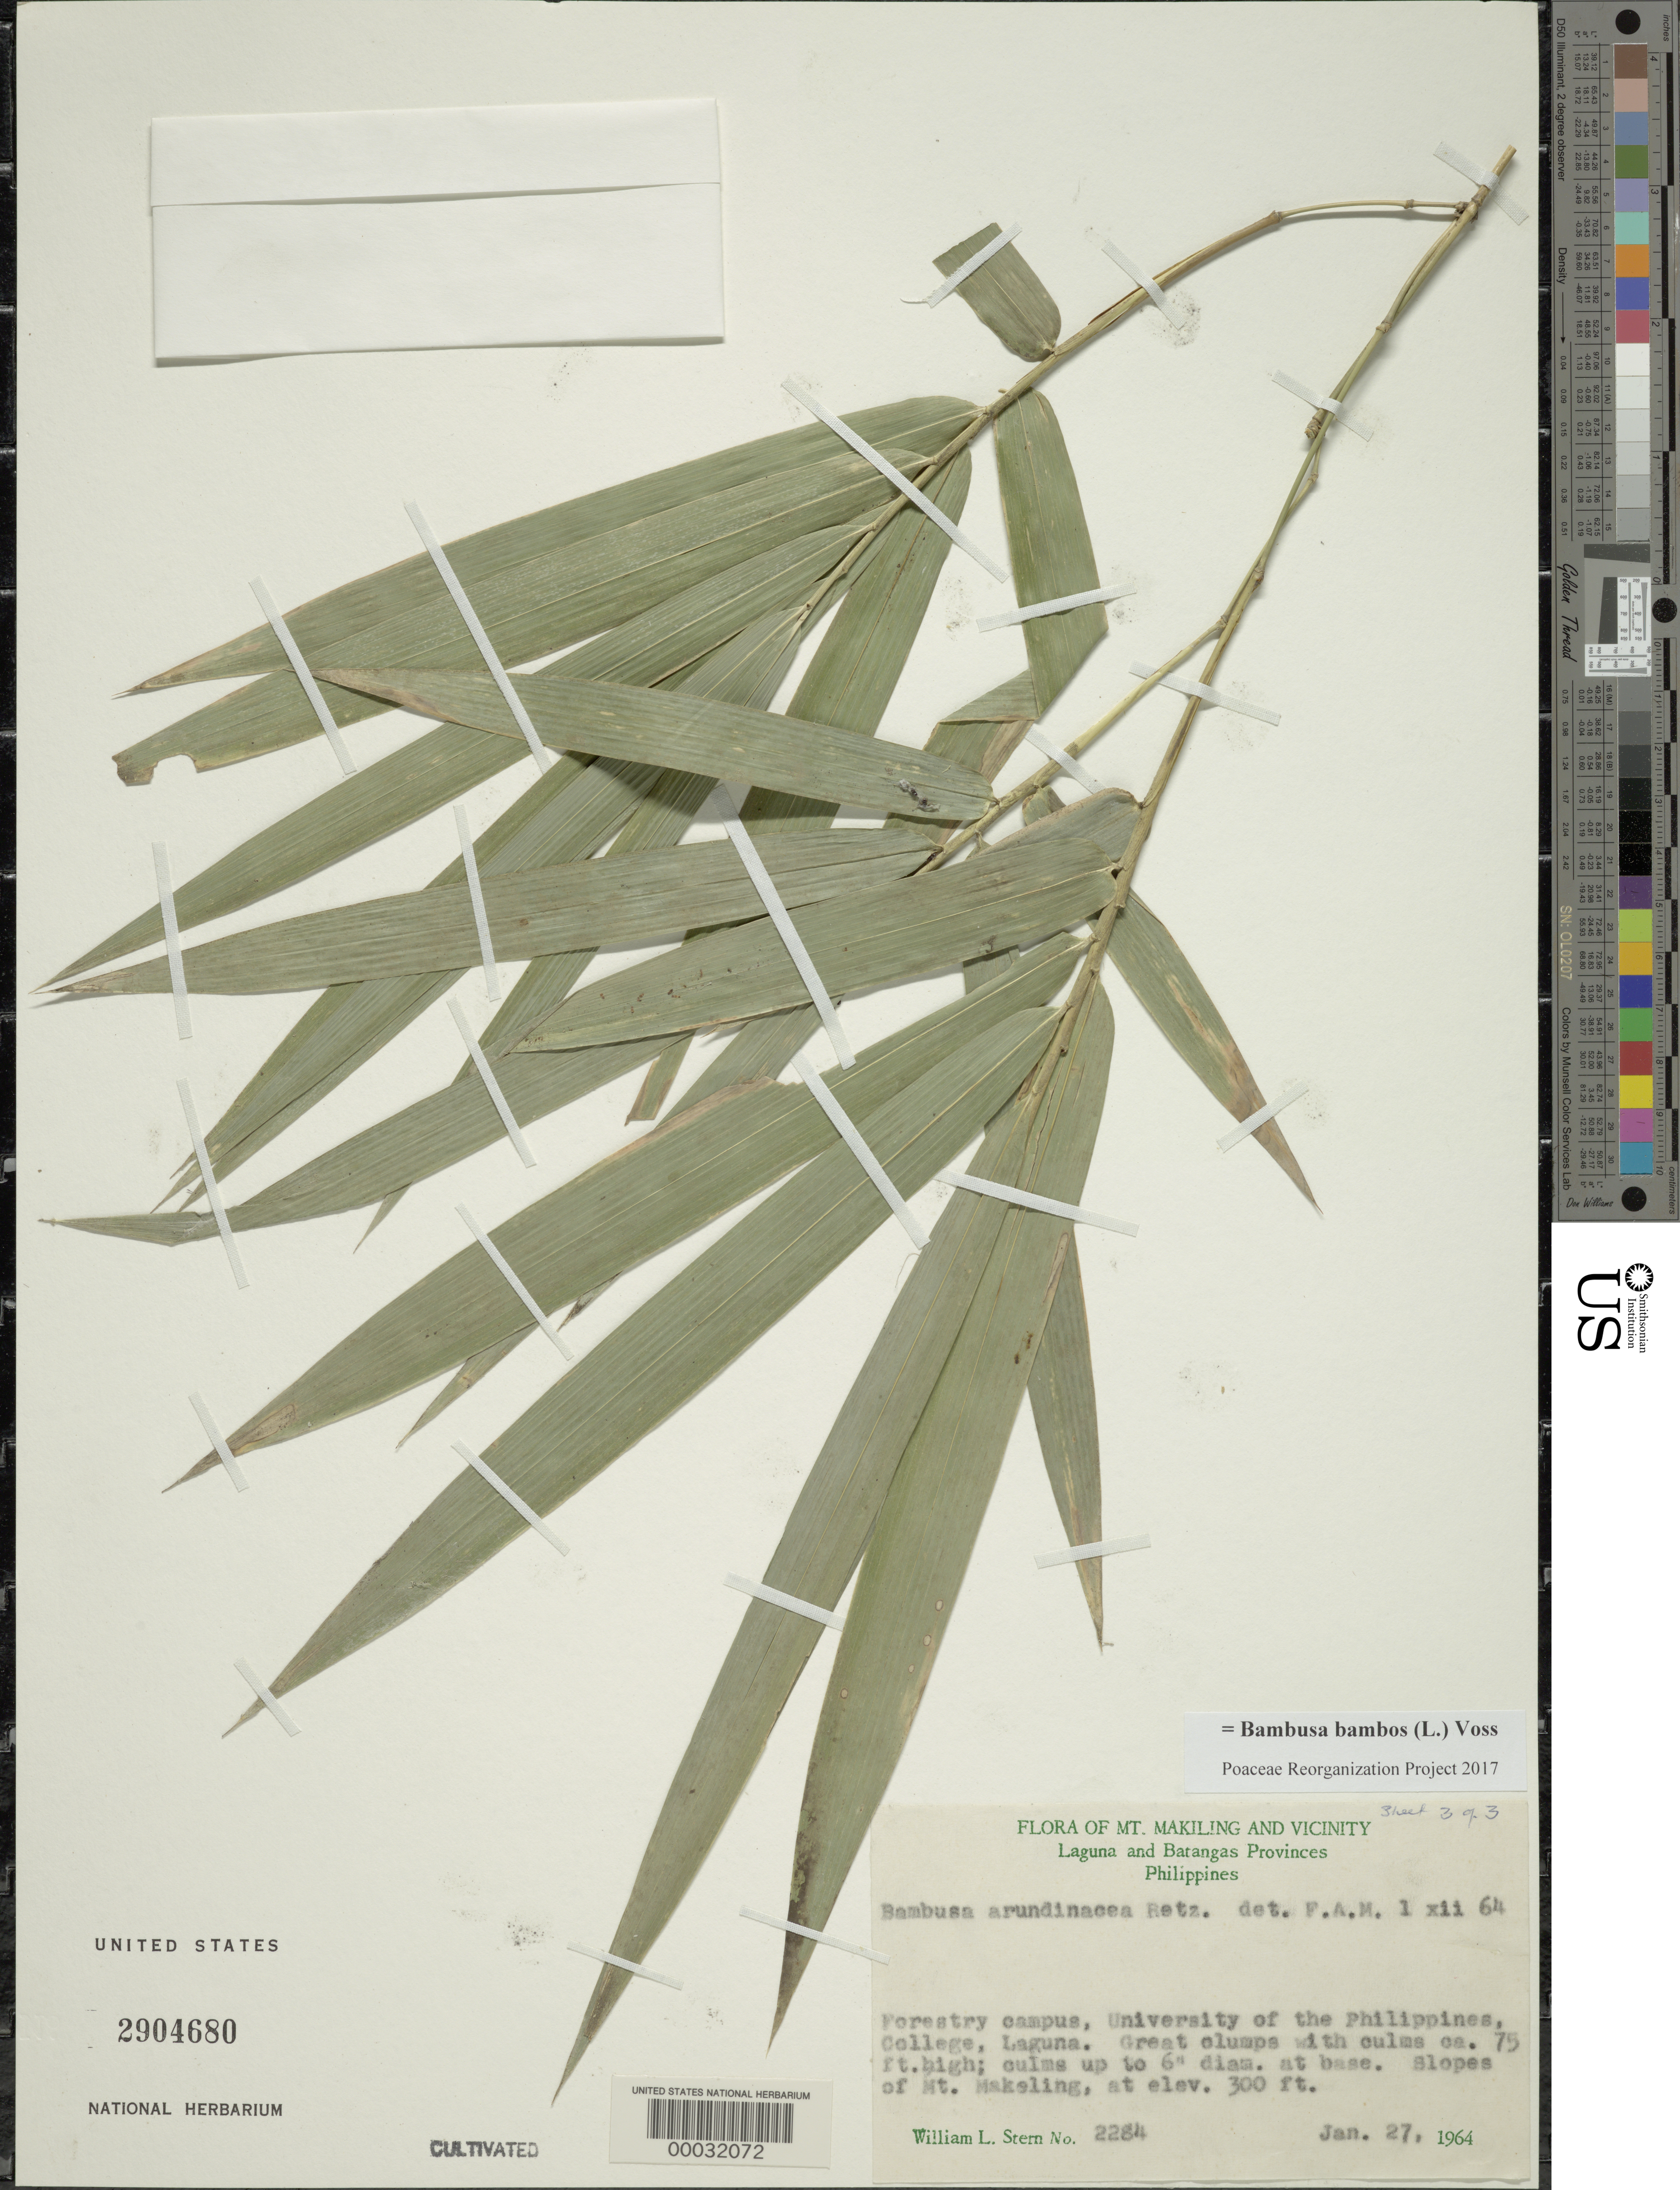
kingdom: Plantae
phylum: Tracheophyta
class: Liliopsida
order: Poales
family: Poaceae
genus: Bambusa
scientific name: Bambusa bambos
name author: (L.) Voss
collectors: W. L. Stern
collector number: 2284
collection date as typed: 27 Jan 1964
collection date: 1964-01-27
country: Philippines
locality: University of the philippines-mt. makeling, laguna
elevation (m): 92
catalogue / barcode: US 2904680